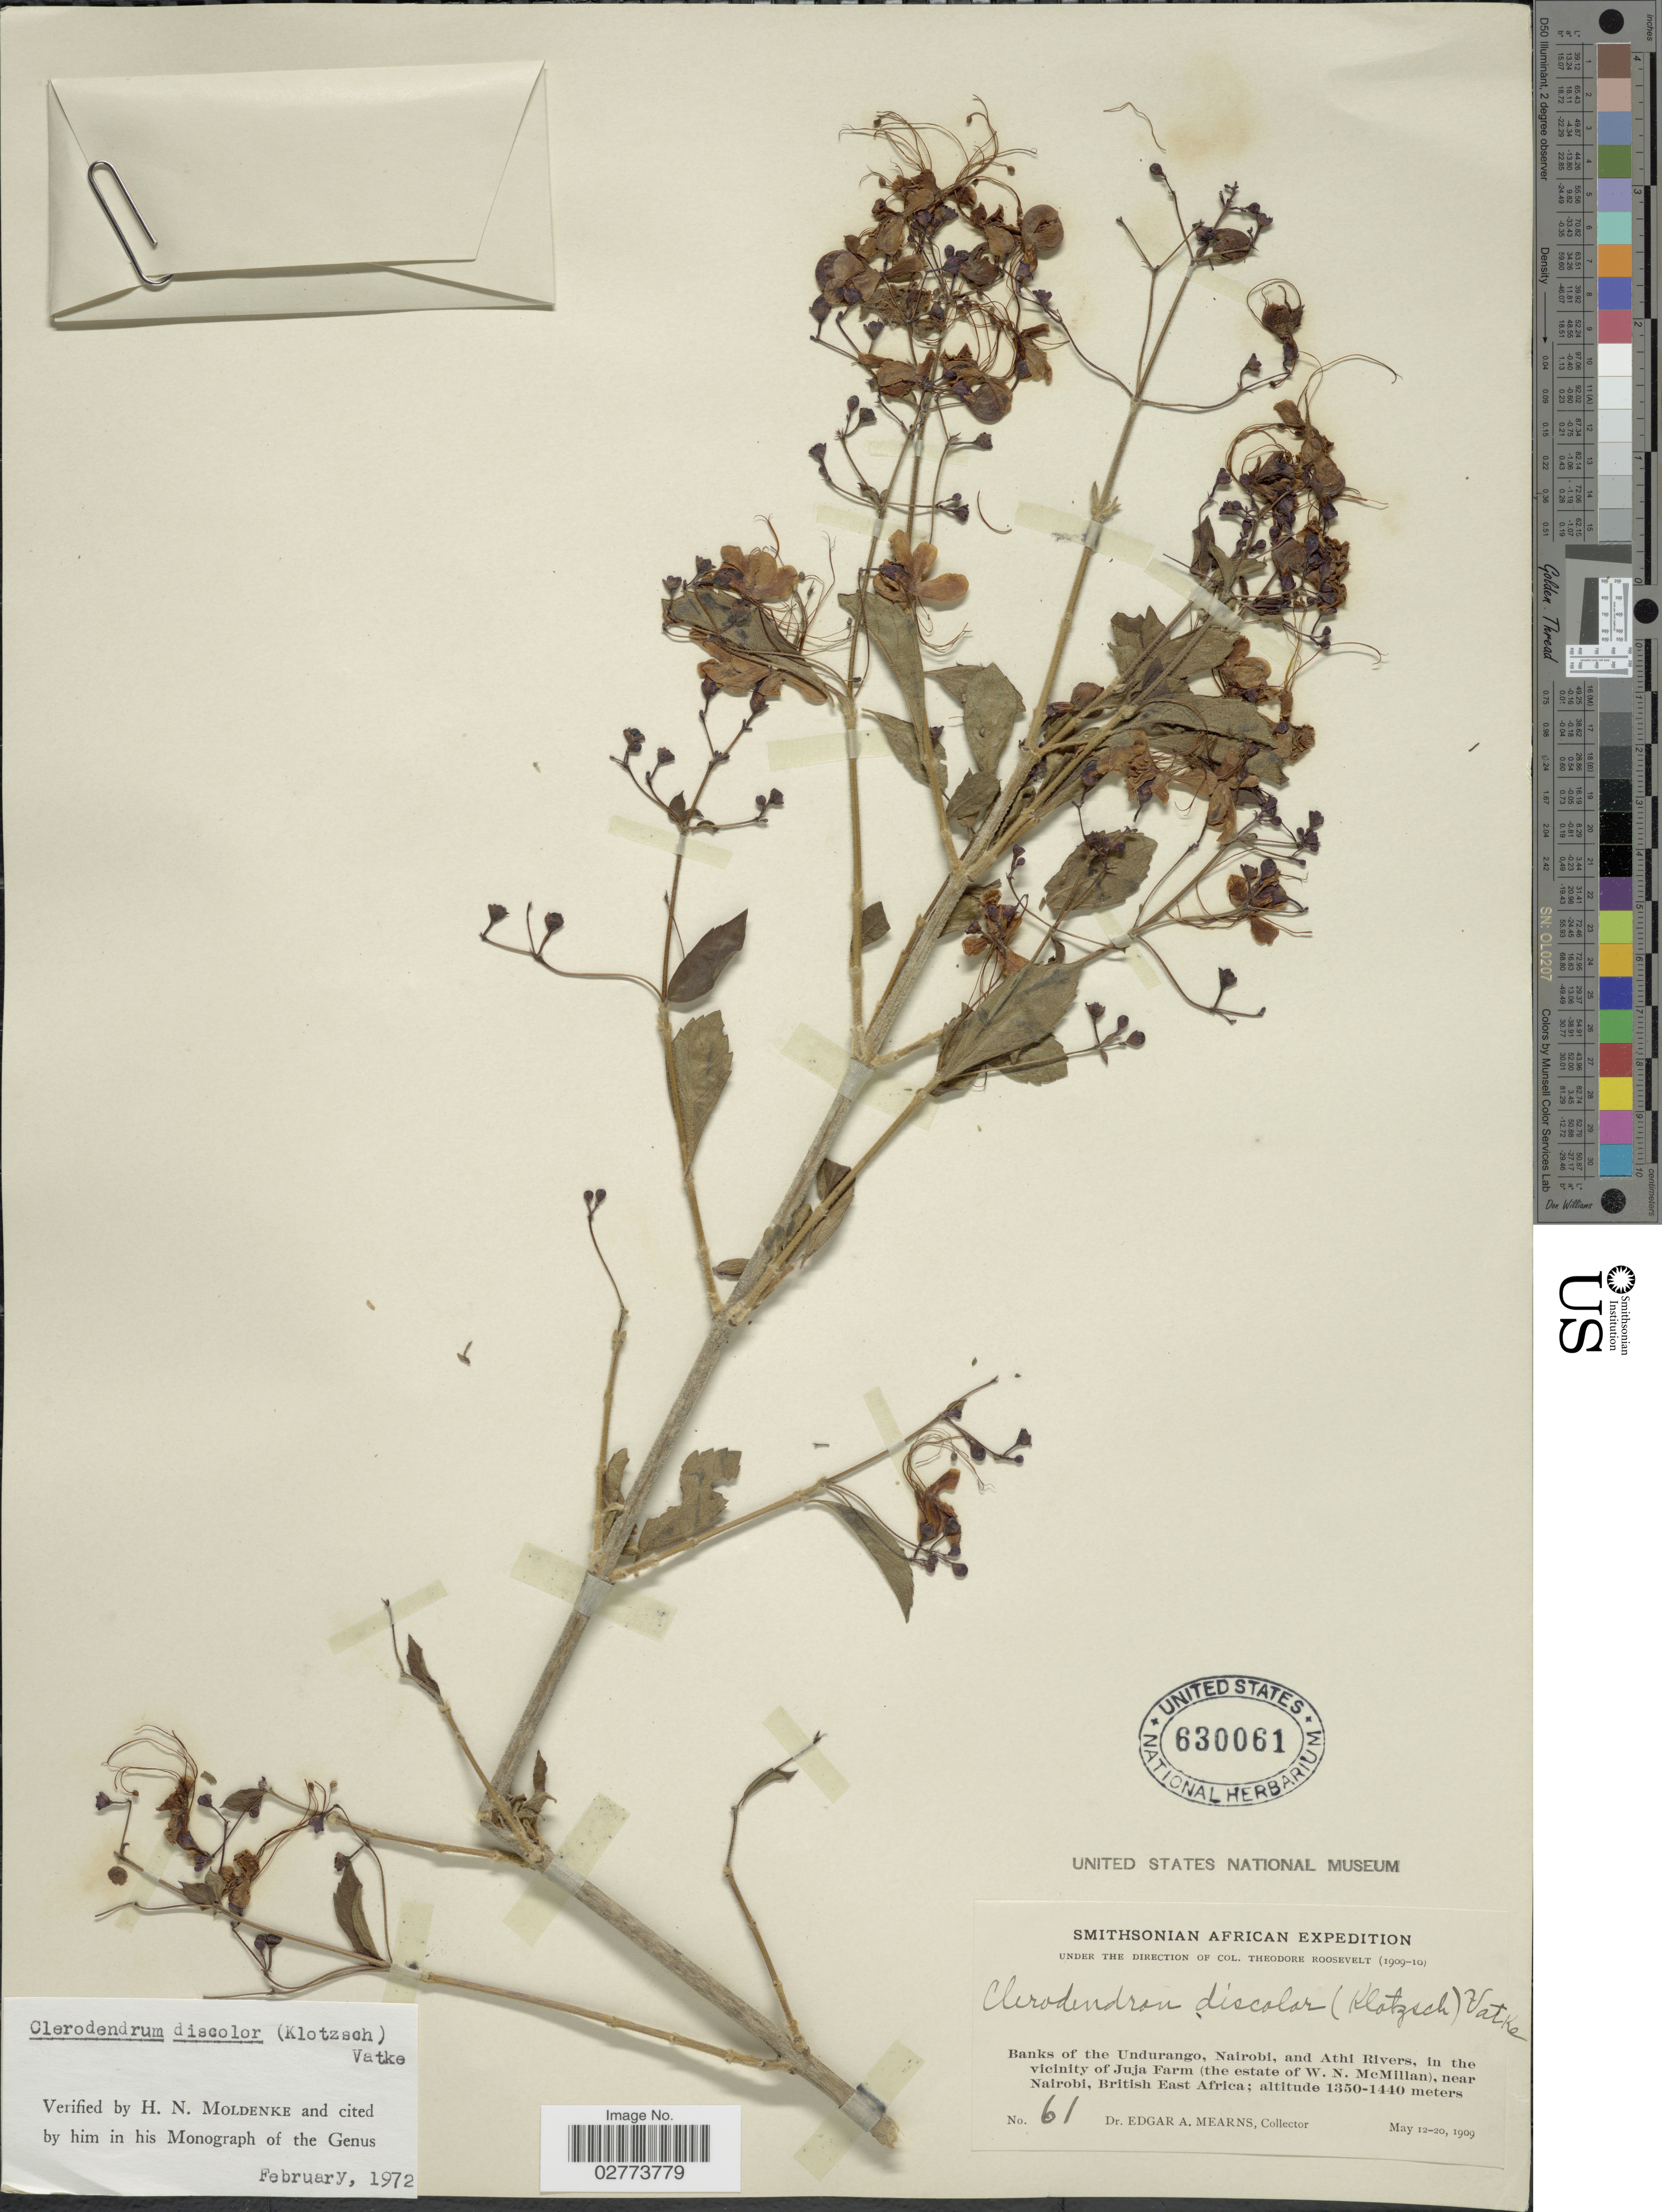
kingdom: Plantae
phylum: Tracheophyta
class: Magnoliopsida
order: Lamiales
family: Lamiaceae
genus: Clerodendrum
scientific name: Clerodendrum discolor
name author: (Klotzsch) Vatke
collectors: E. A. Mearns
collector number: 61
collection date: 1909-05-12/1909-05-20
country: Kenya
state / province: Nairobi Area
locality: Banks of the Undurango, Nairobi, and Athi Rivers, in the vicinity of Juja Farm (the estate of W. N. McMillan), near Nairobi, British East Africa.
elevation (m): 1350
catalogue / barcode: US 630061